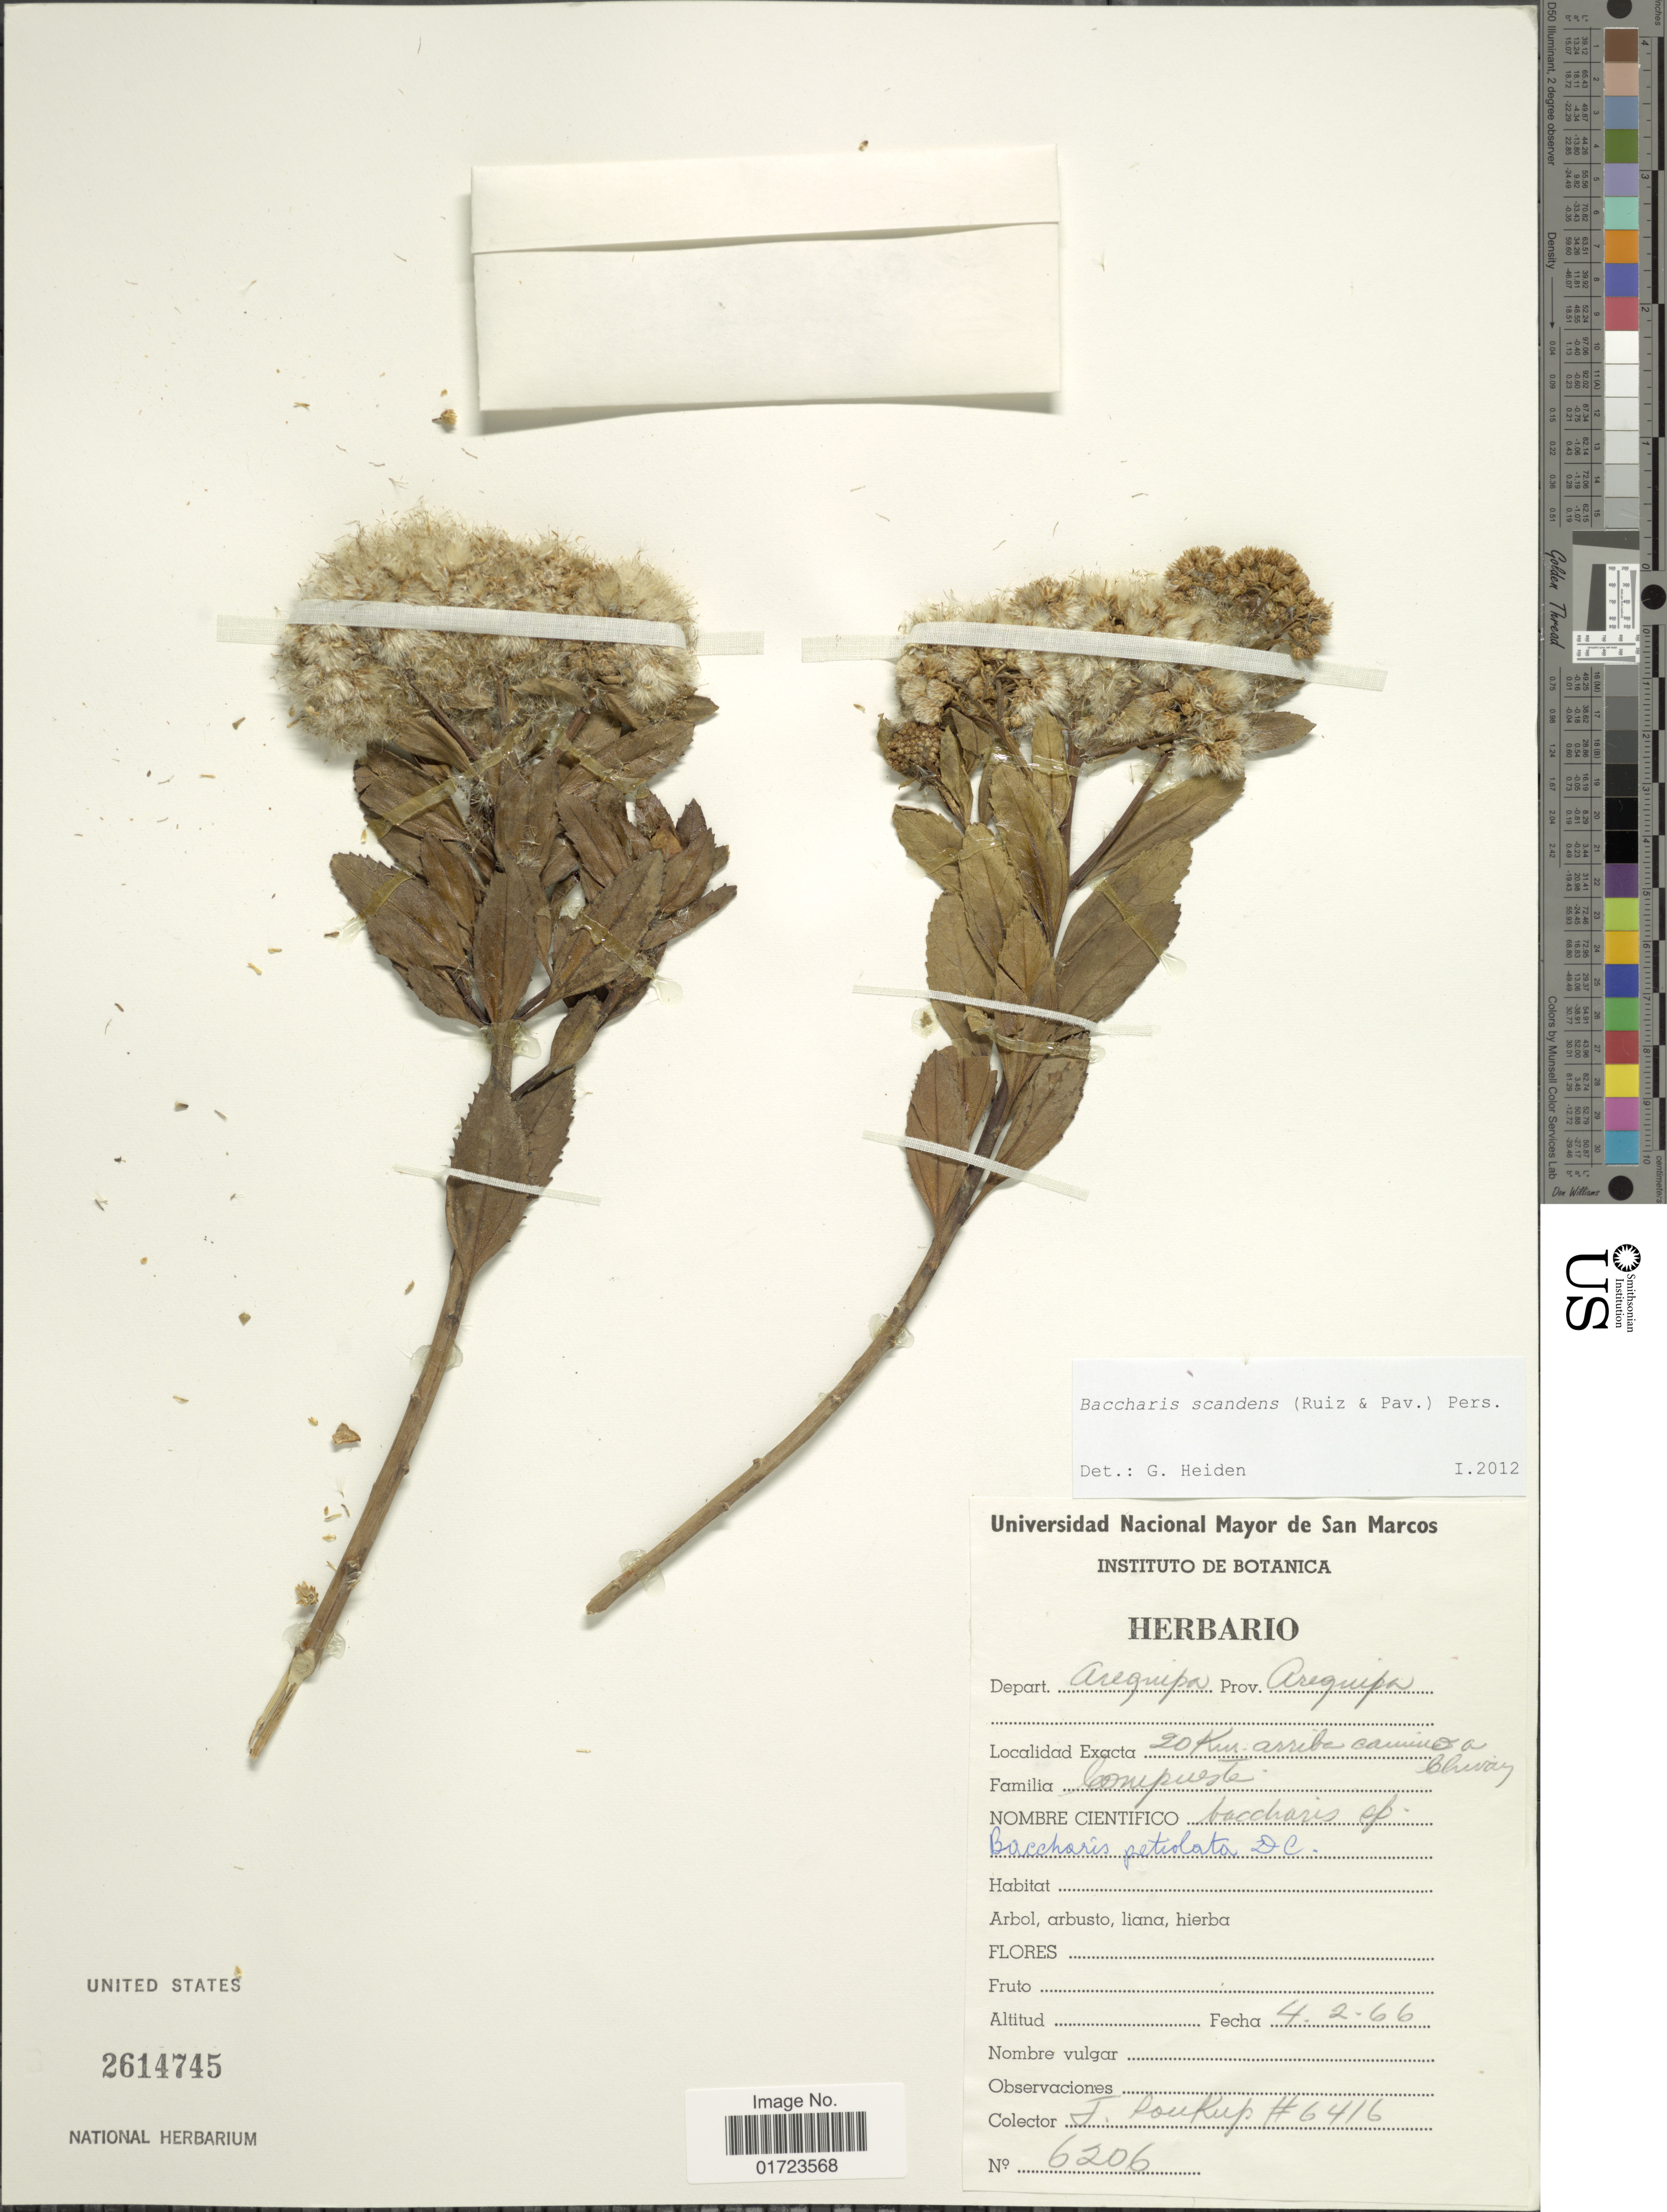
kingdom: Plantae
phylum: Tracheophyta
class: Magnoliopsida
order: Asterales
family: Asteraceae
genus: Baccharis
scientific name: Baccharis scandens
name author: (Ruiz & Pav.) Pers.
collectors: J. Soukup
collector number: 6416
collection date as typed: Transcribed d/m/y: 4/2/66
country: Peru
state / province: Arequipa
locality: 20 km. arriba camino a Chivay, Prov. Arequipa, Depart. Arequipa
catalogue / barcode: US 2614745